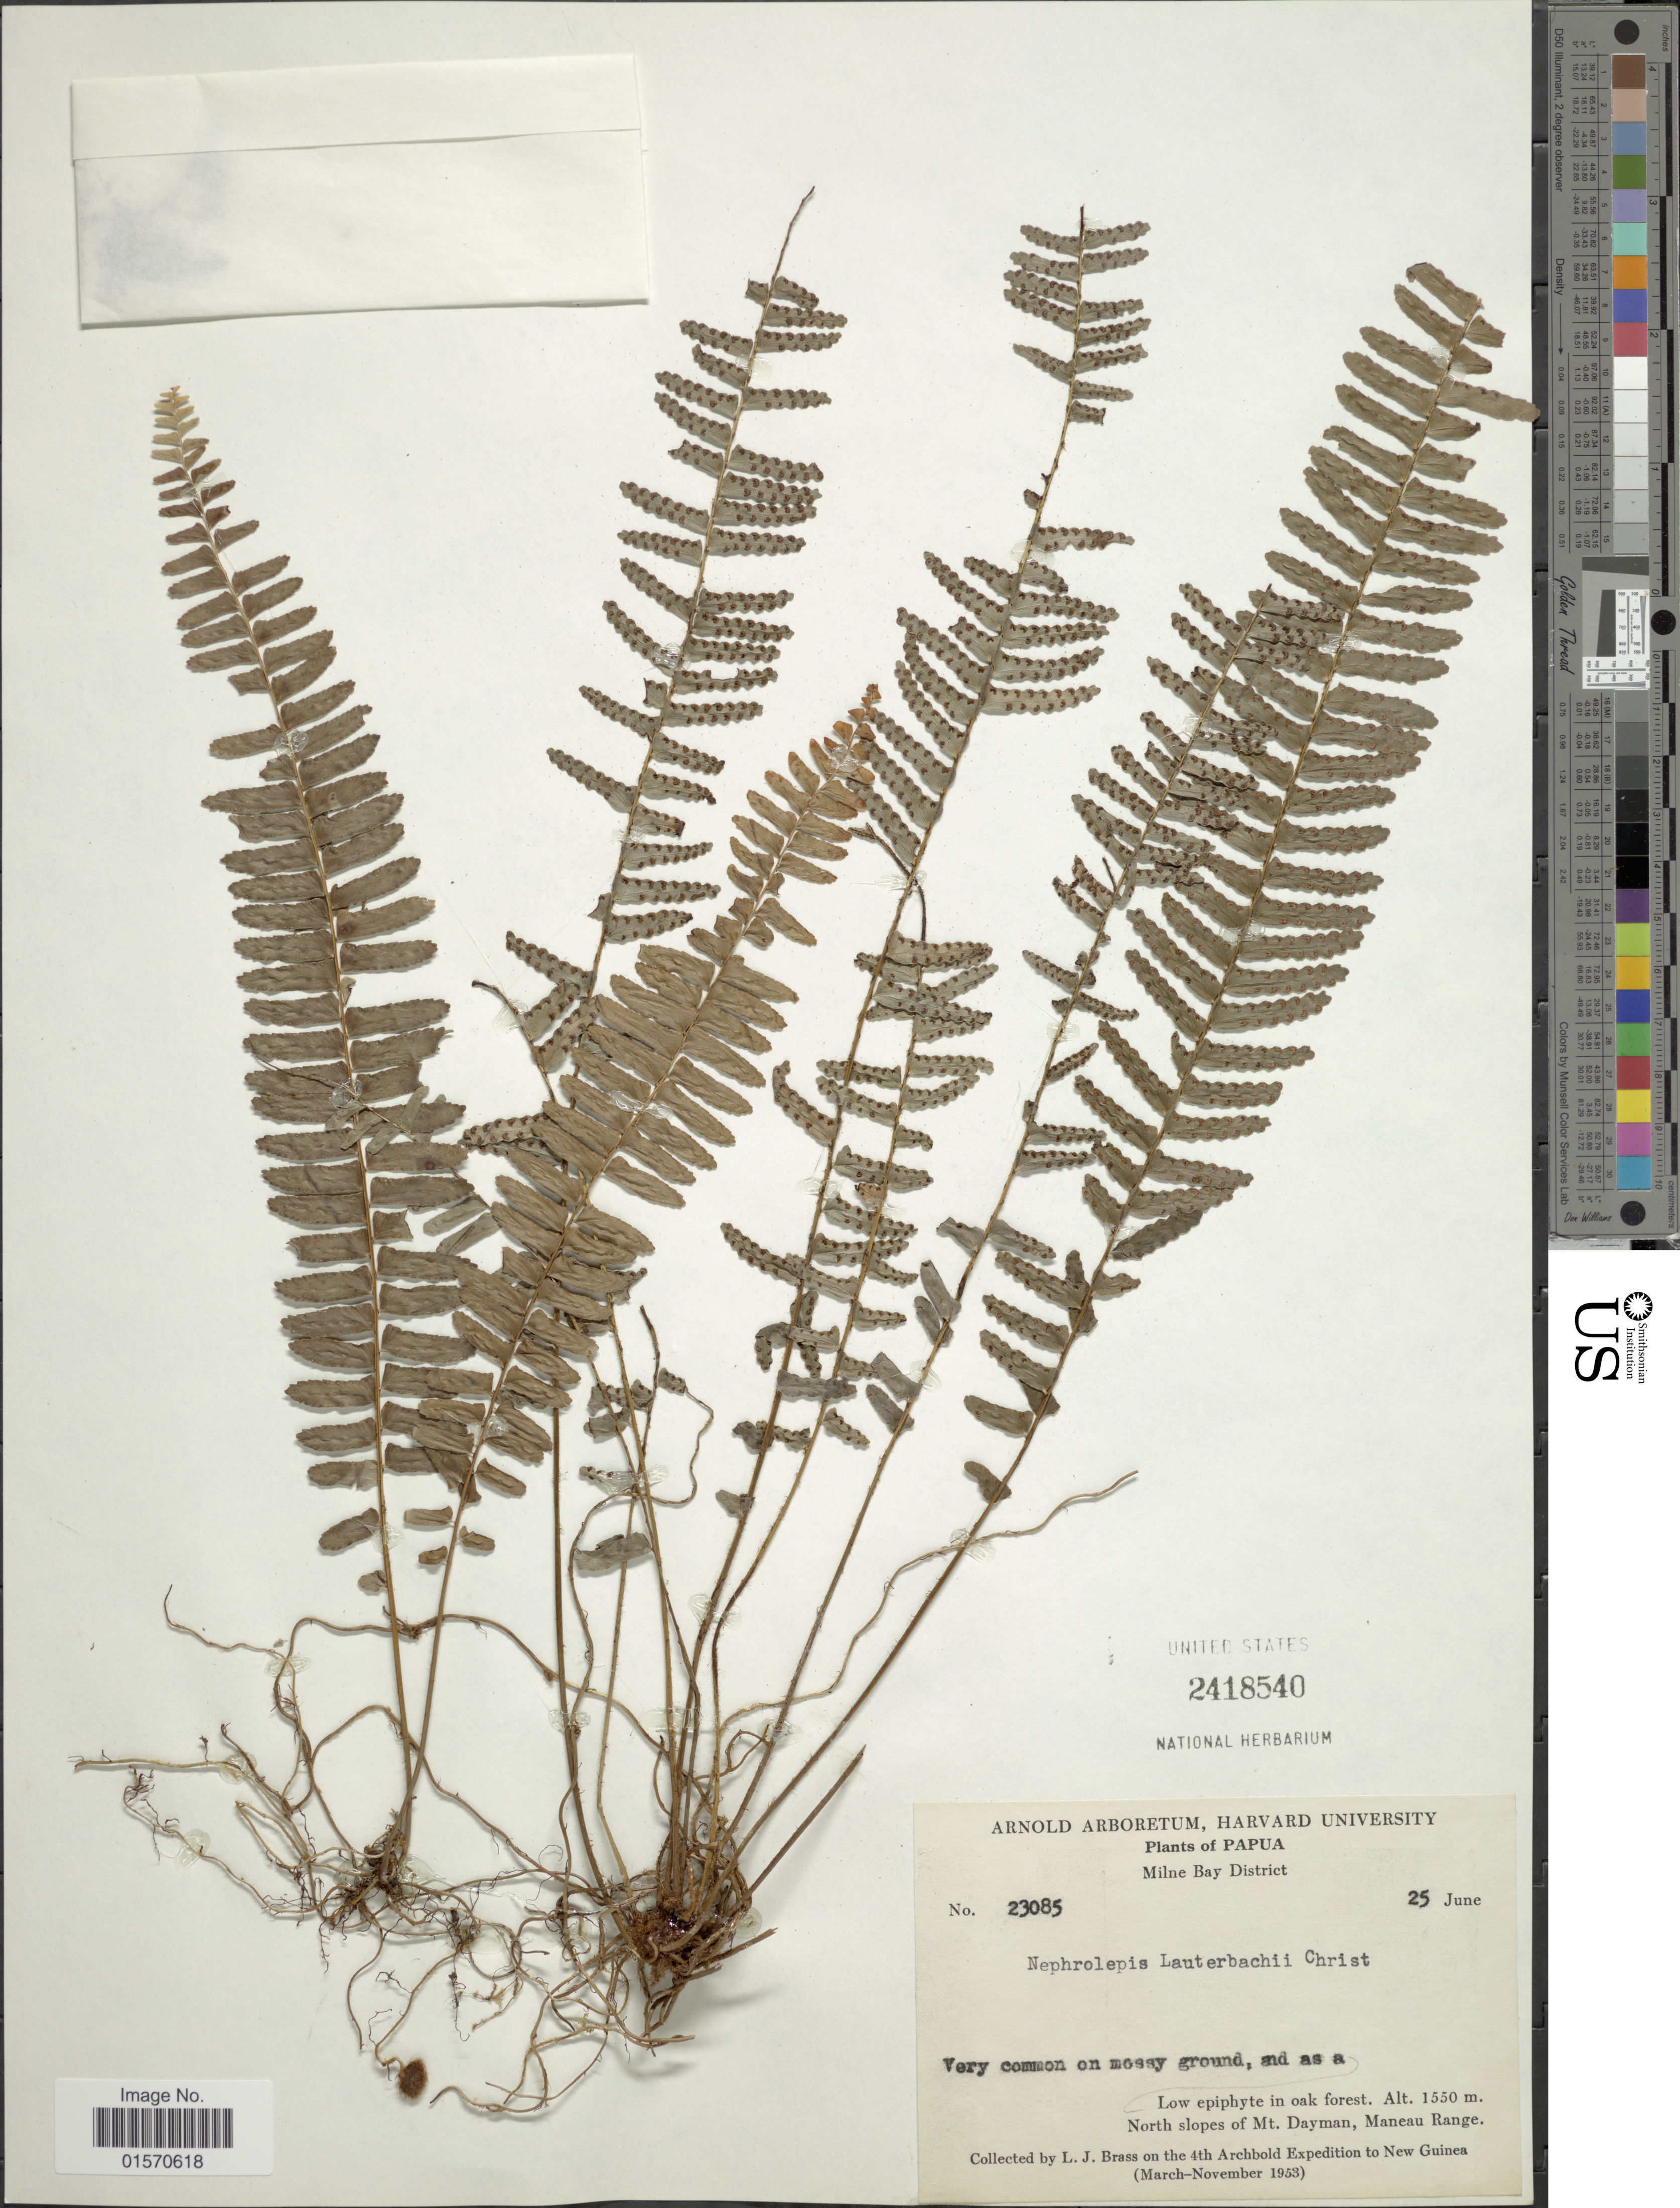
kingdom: Plantae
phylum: Tracheophyta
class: Polypodiopsida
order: Polypodiales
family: Nephrolepidaceae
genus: Nephrolepis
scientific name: Nephrolepis lauterbachii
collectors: L. J. Brass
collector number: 23085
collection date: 1953-06-25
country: Papua New Guinea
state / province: Milne Bay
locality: Papua. Low epiphyte in oak forest. North slopes of Mt. Dayman, Maneau Range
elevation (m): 1550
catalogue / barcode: US 2418540